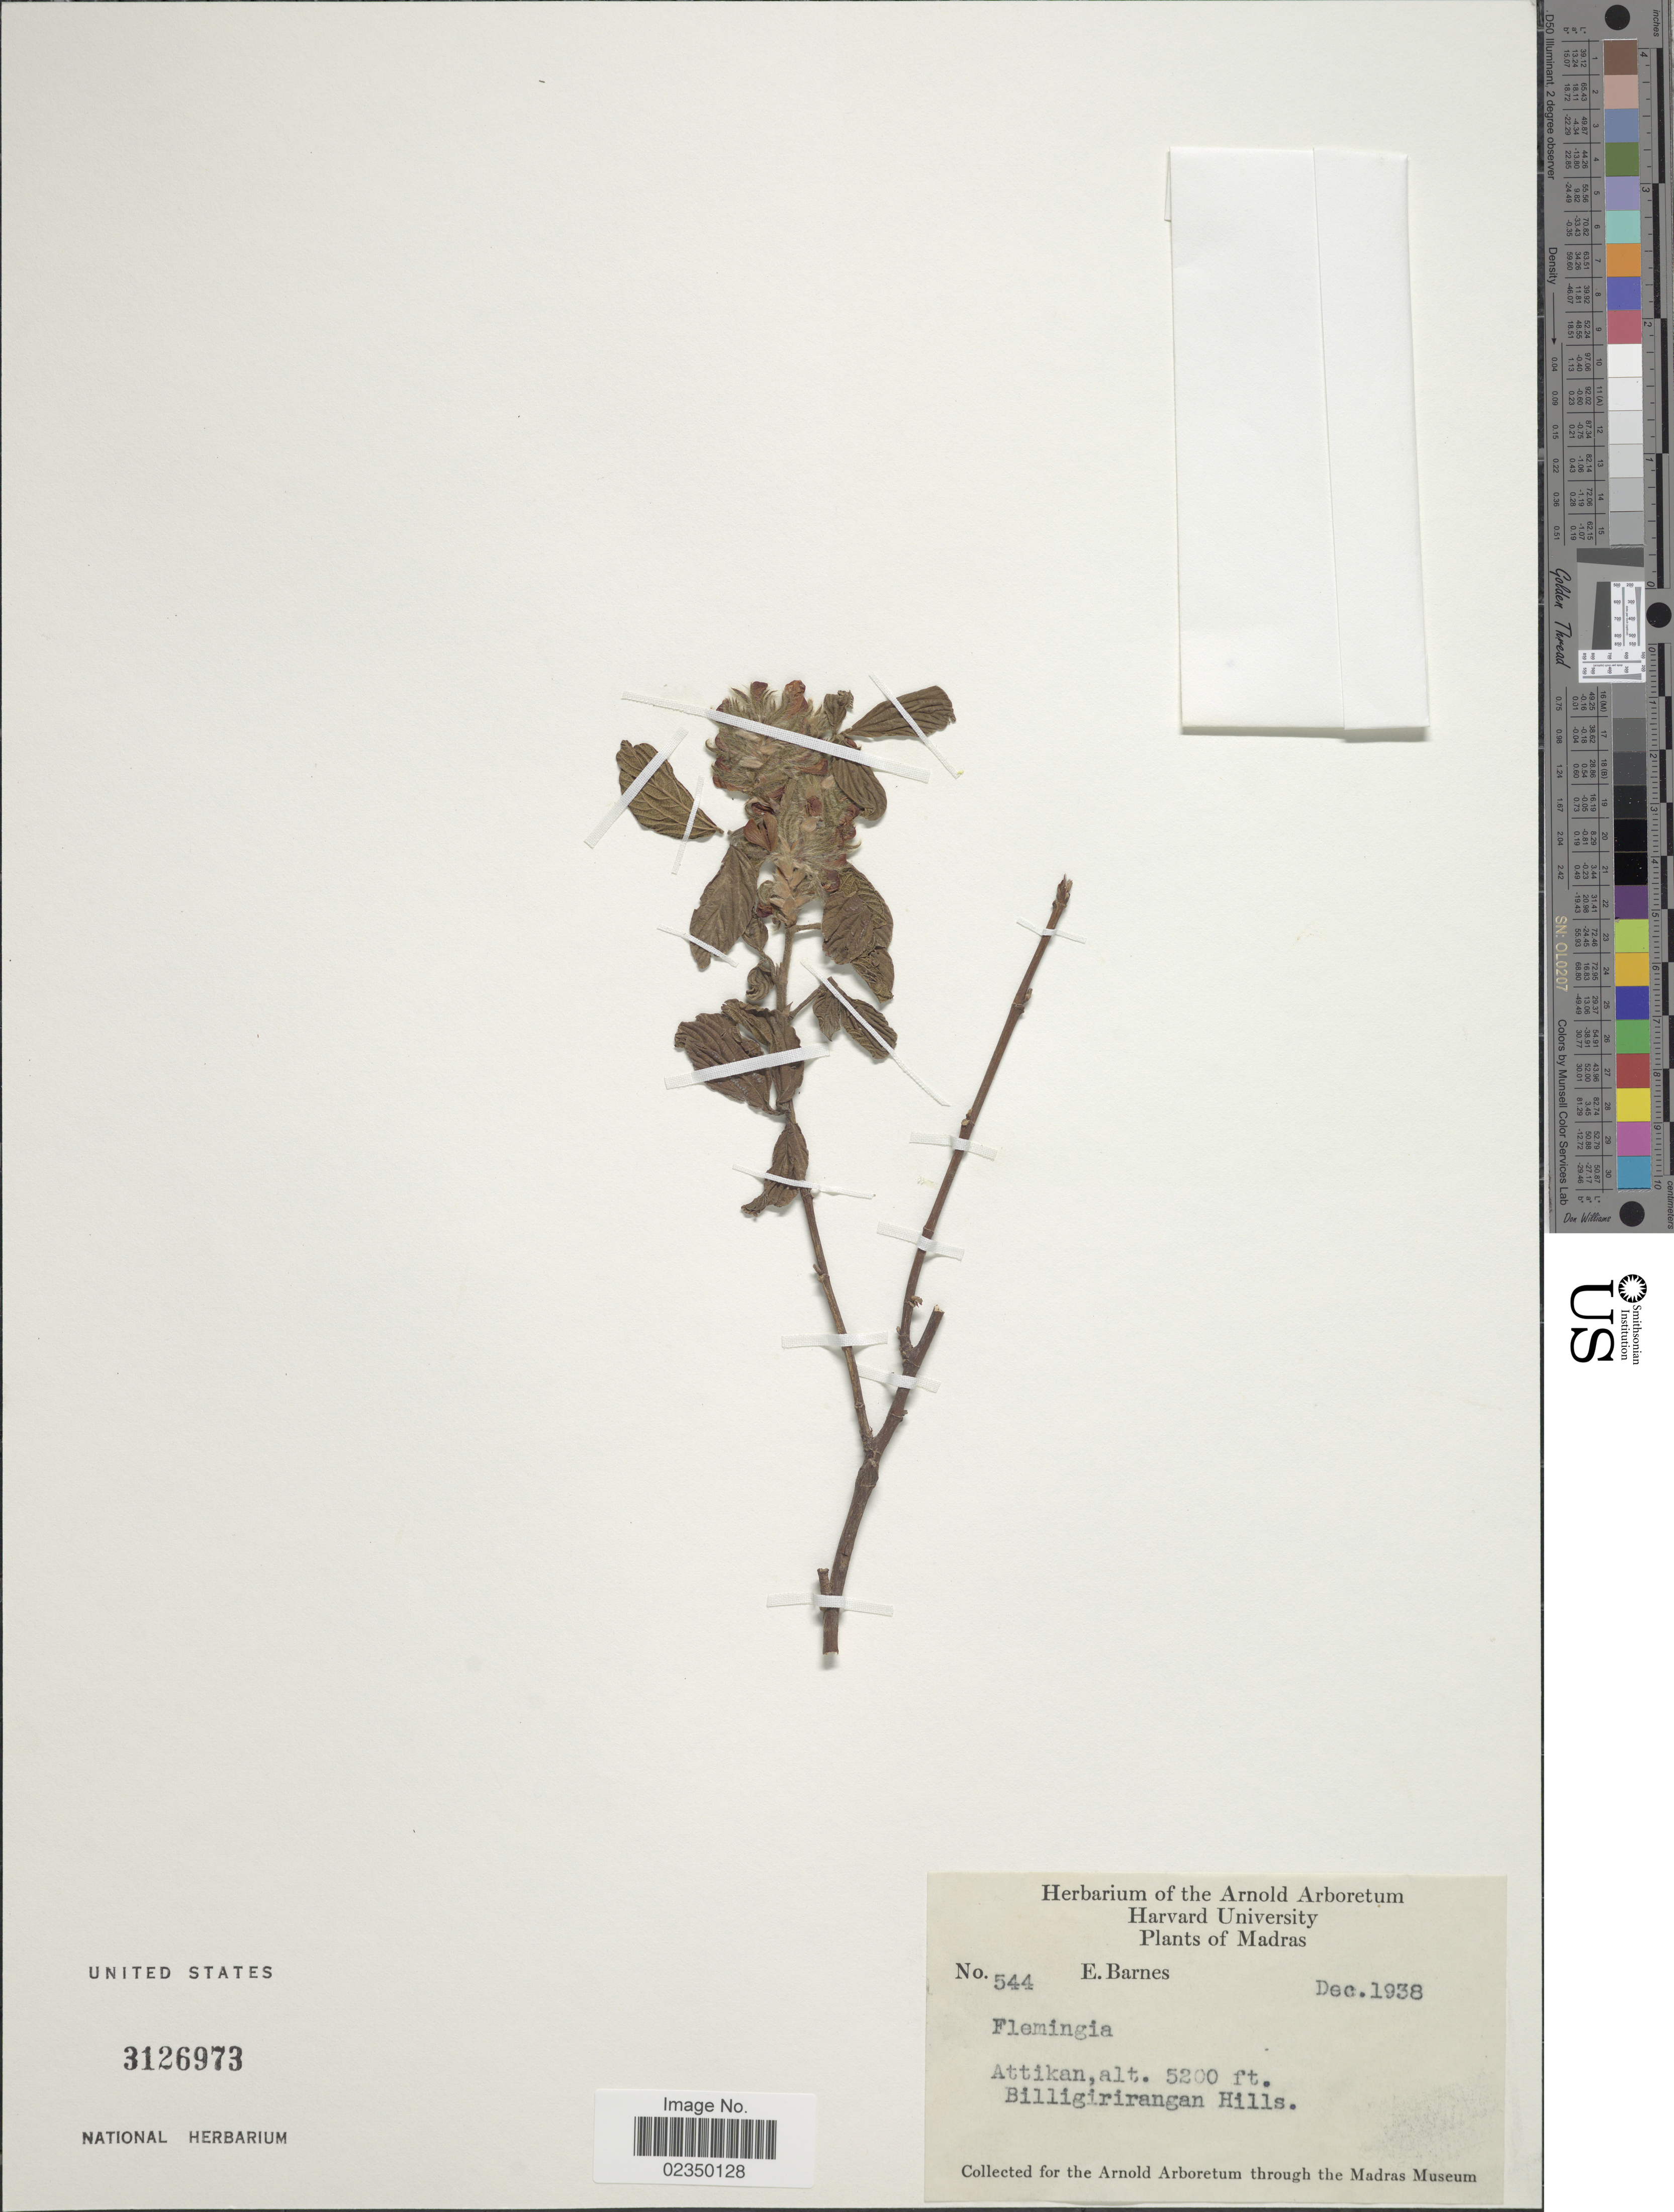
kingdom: Plantae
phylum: Tracheophyta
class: Magnoliopsida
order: Fabales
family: Fabaceae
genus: Flemingia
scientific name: Flemingia sp.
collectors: E. Barnes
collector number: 544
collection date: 1938-12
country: India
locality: Madras, Attikan, Billigirirangan Hills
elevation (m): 1585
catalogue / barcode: US 3126973